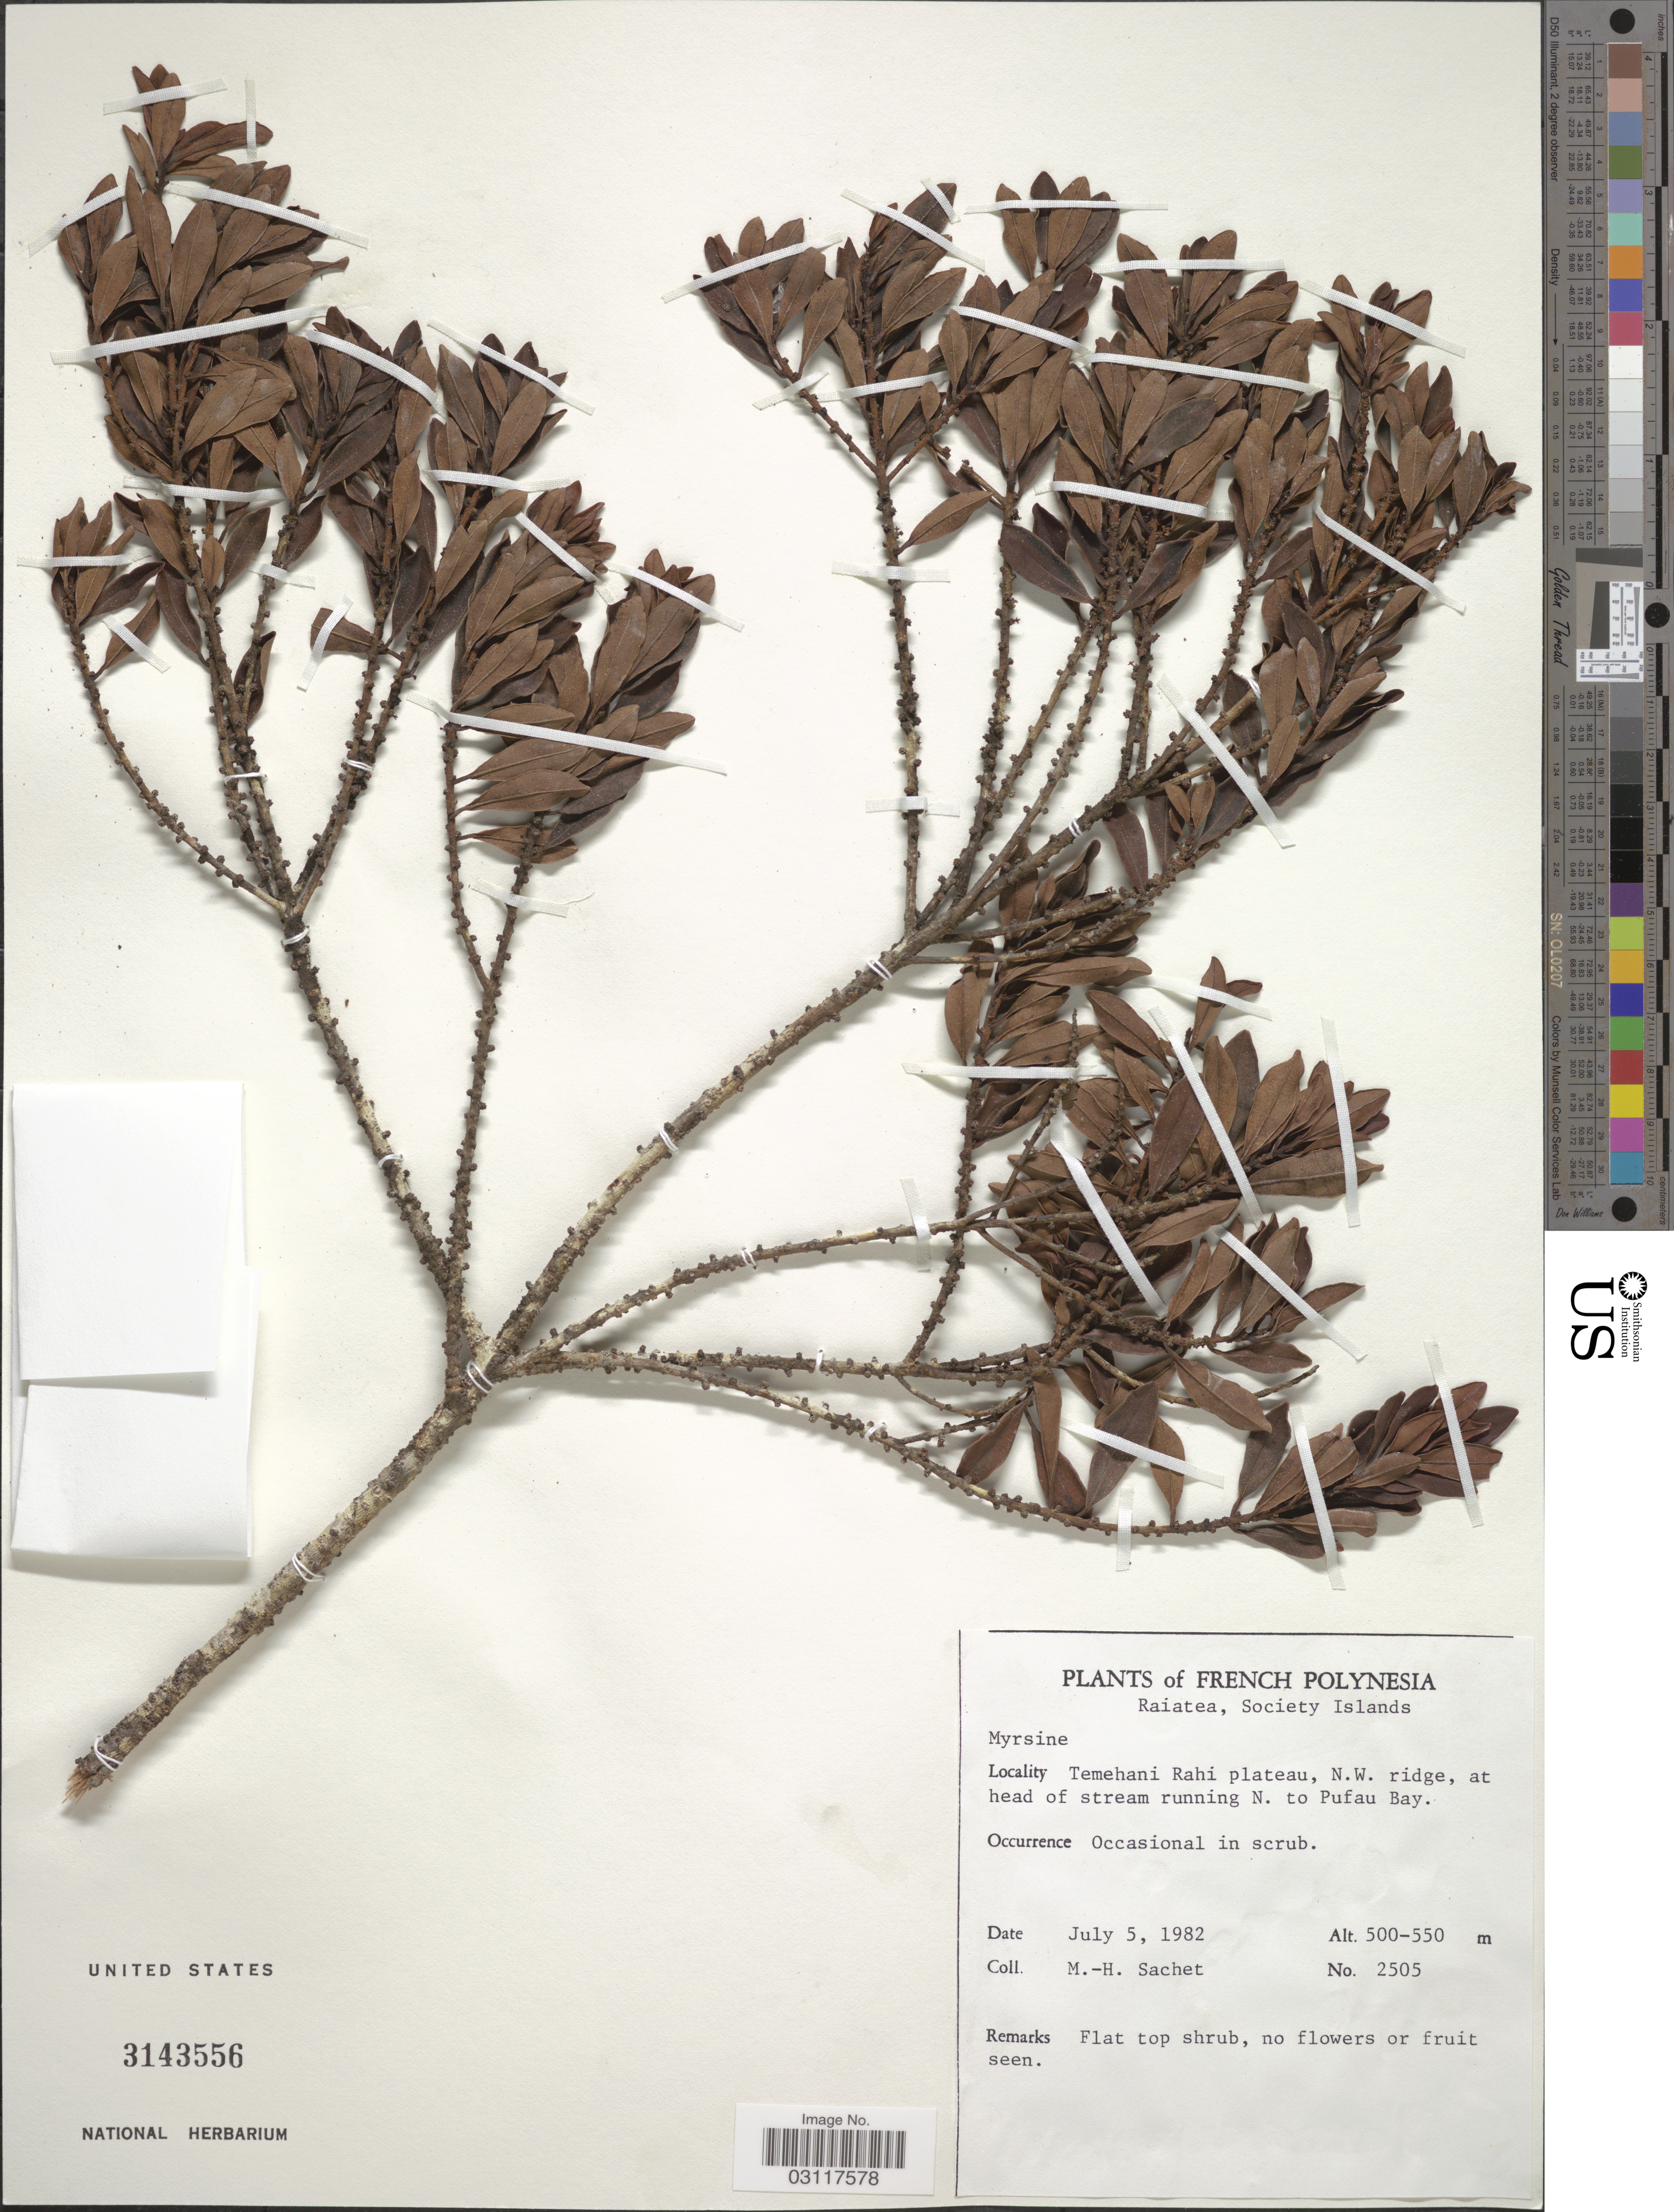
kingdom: Plantae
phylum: Tracheophyta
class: Magnoliopsida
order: Ericales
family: Primulaceae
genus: Myrsine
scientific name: Myrsine sp.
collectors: M.-H. Sachet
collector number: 2505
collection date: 1982-07-05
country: French Polynesia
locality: Raiatea, Society Islands, Temehani Rahi plateau, N.W. ridge, at head of stream running N. to Pufau Bay.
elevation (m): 500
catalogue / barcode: US 3143556